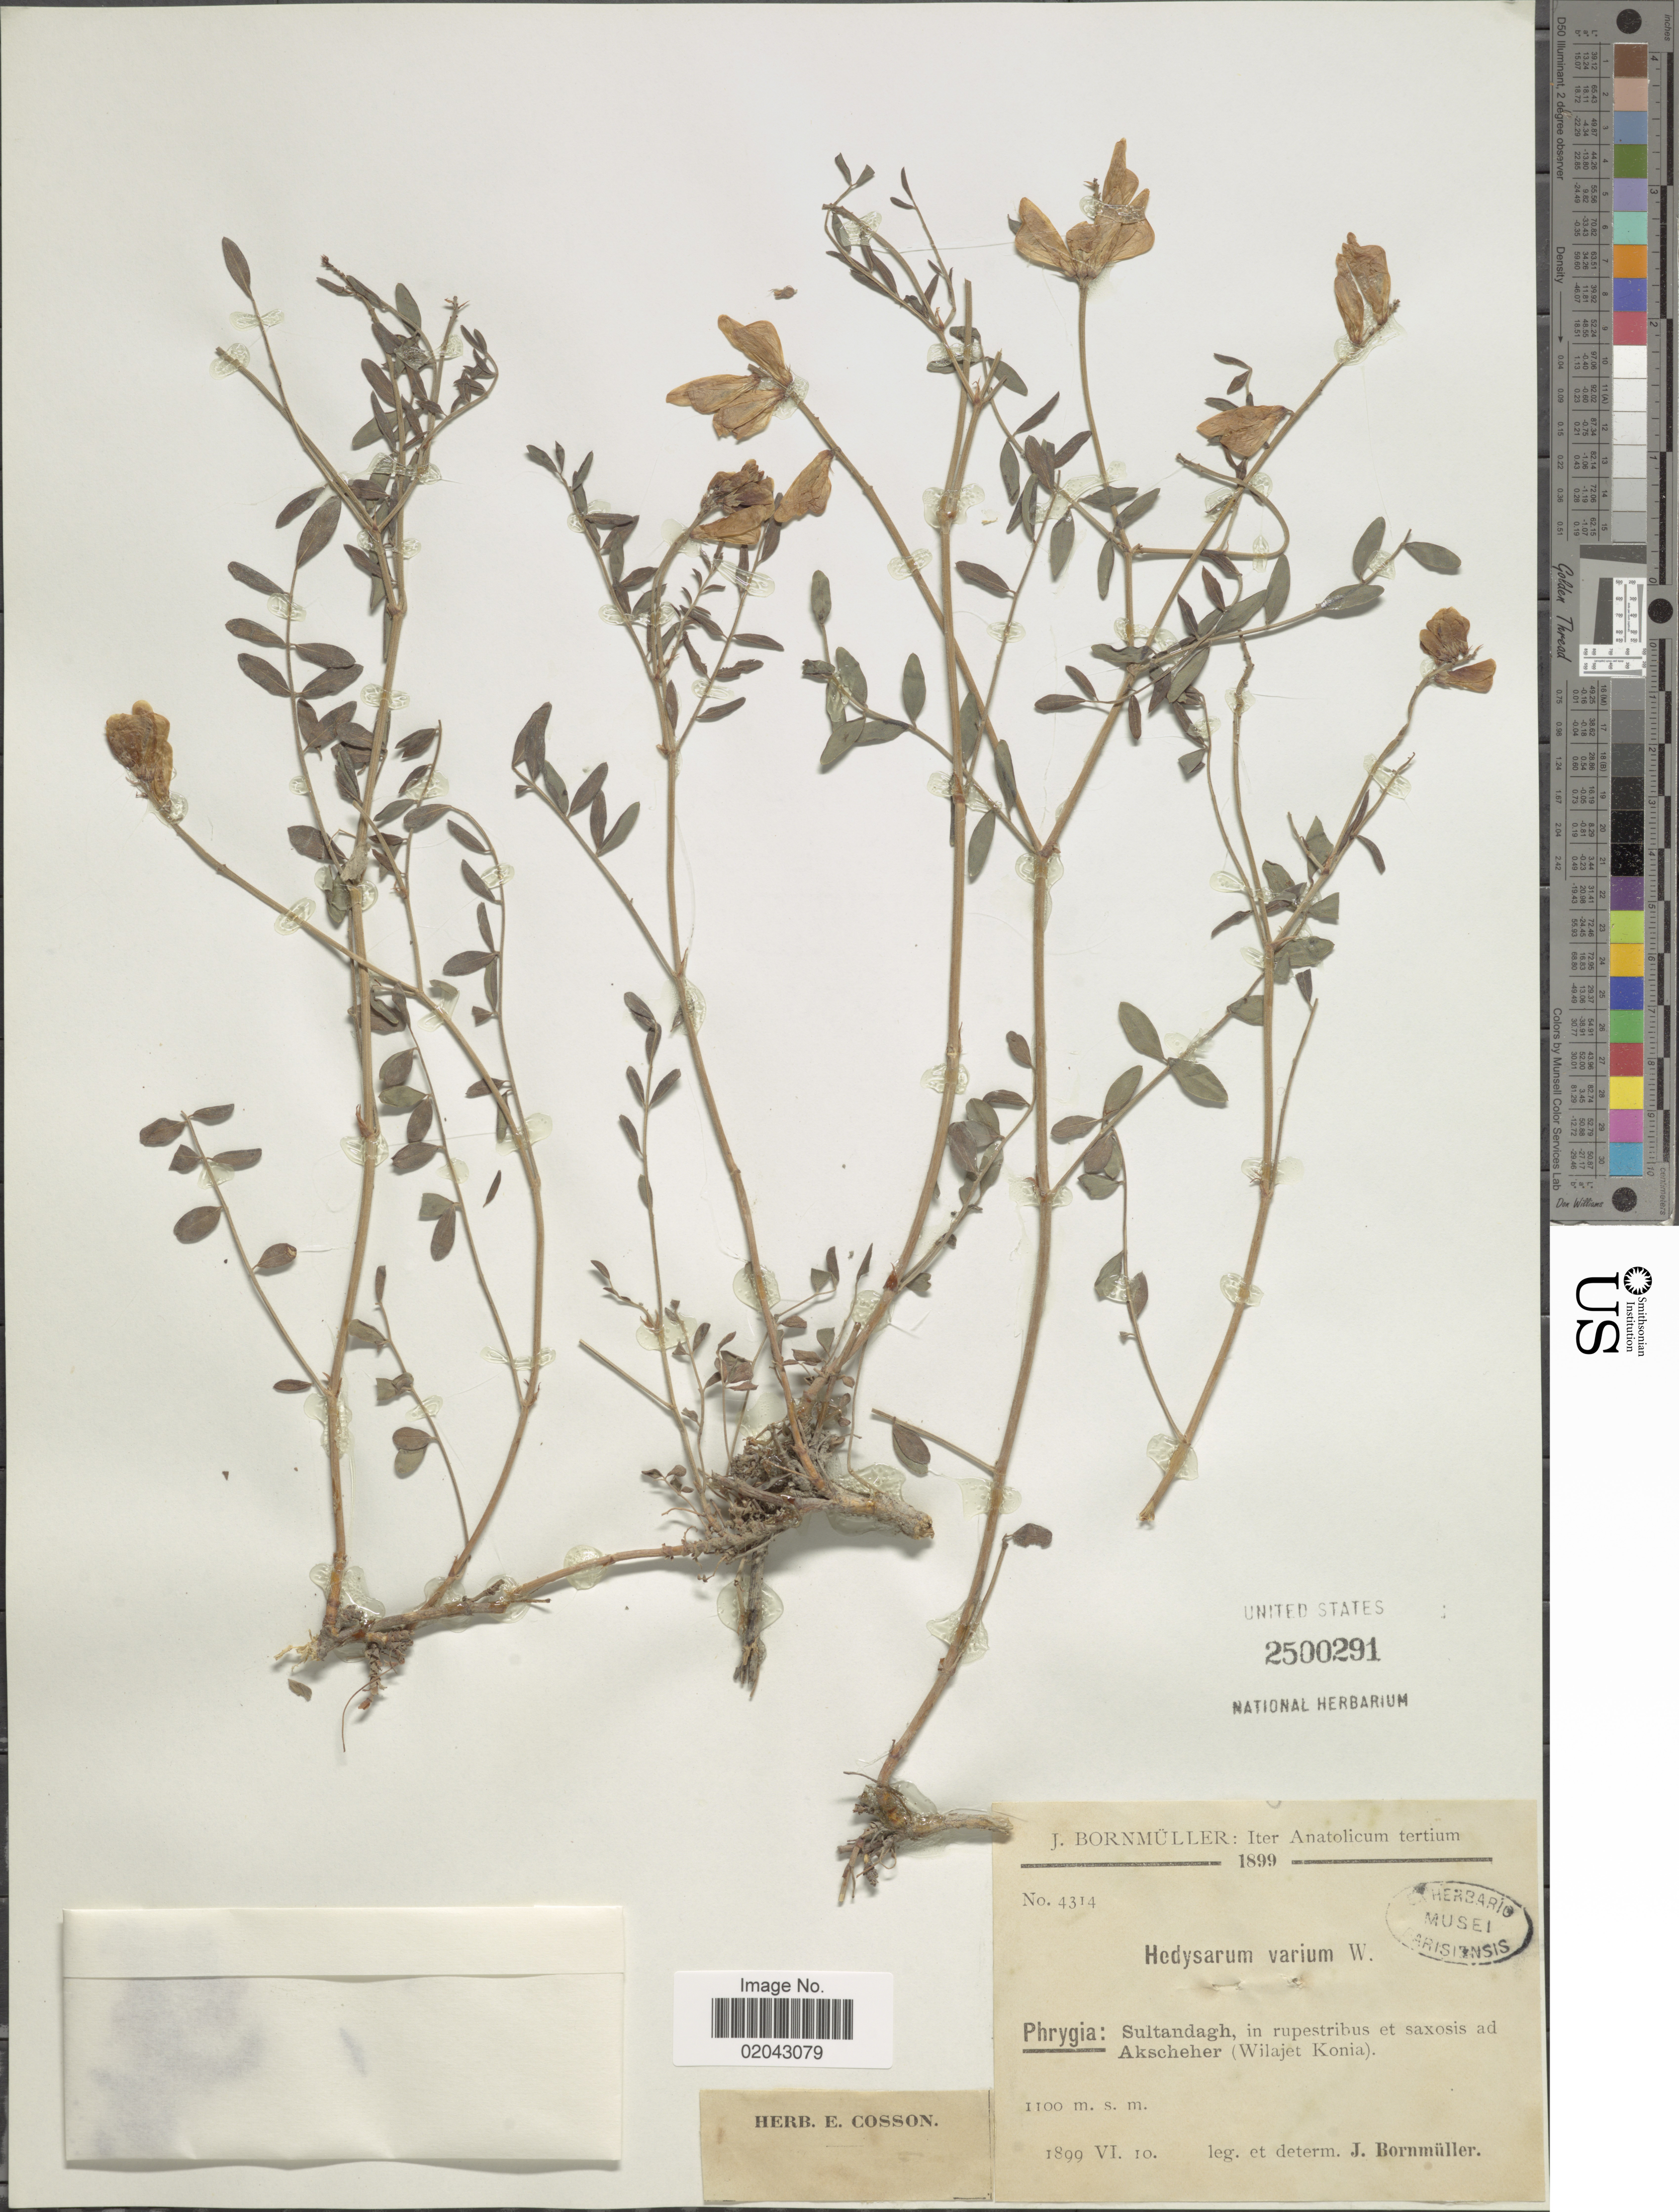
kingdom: Plantae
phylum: Tracheophyta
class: Magnoliopsida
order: Fabales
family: Fabaceae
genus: Hedysarum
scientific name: Hedysarum varium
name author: Willd.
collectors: J. Bornmüller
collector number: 4314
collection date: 1899-06-10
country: Turkey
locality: Phrygua: Sultandagh, in rupestribus et saxosis ad Akscheher (Wilajet Konia)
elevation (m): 1100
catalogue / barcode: US 2500291